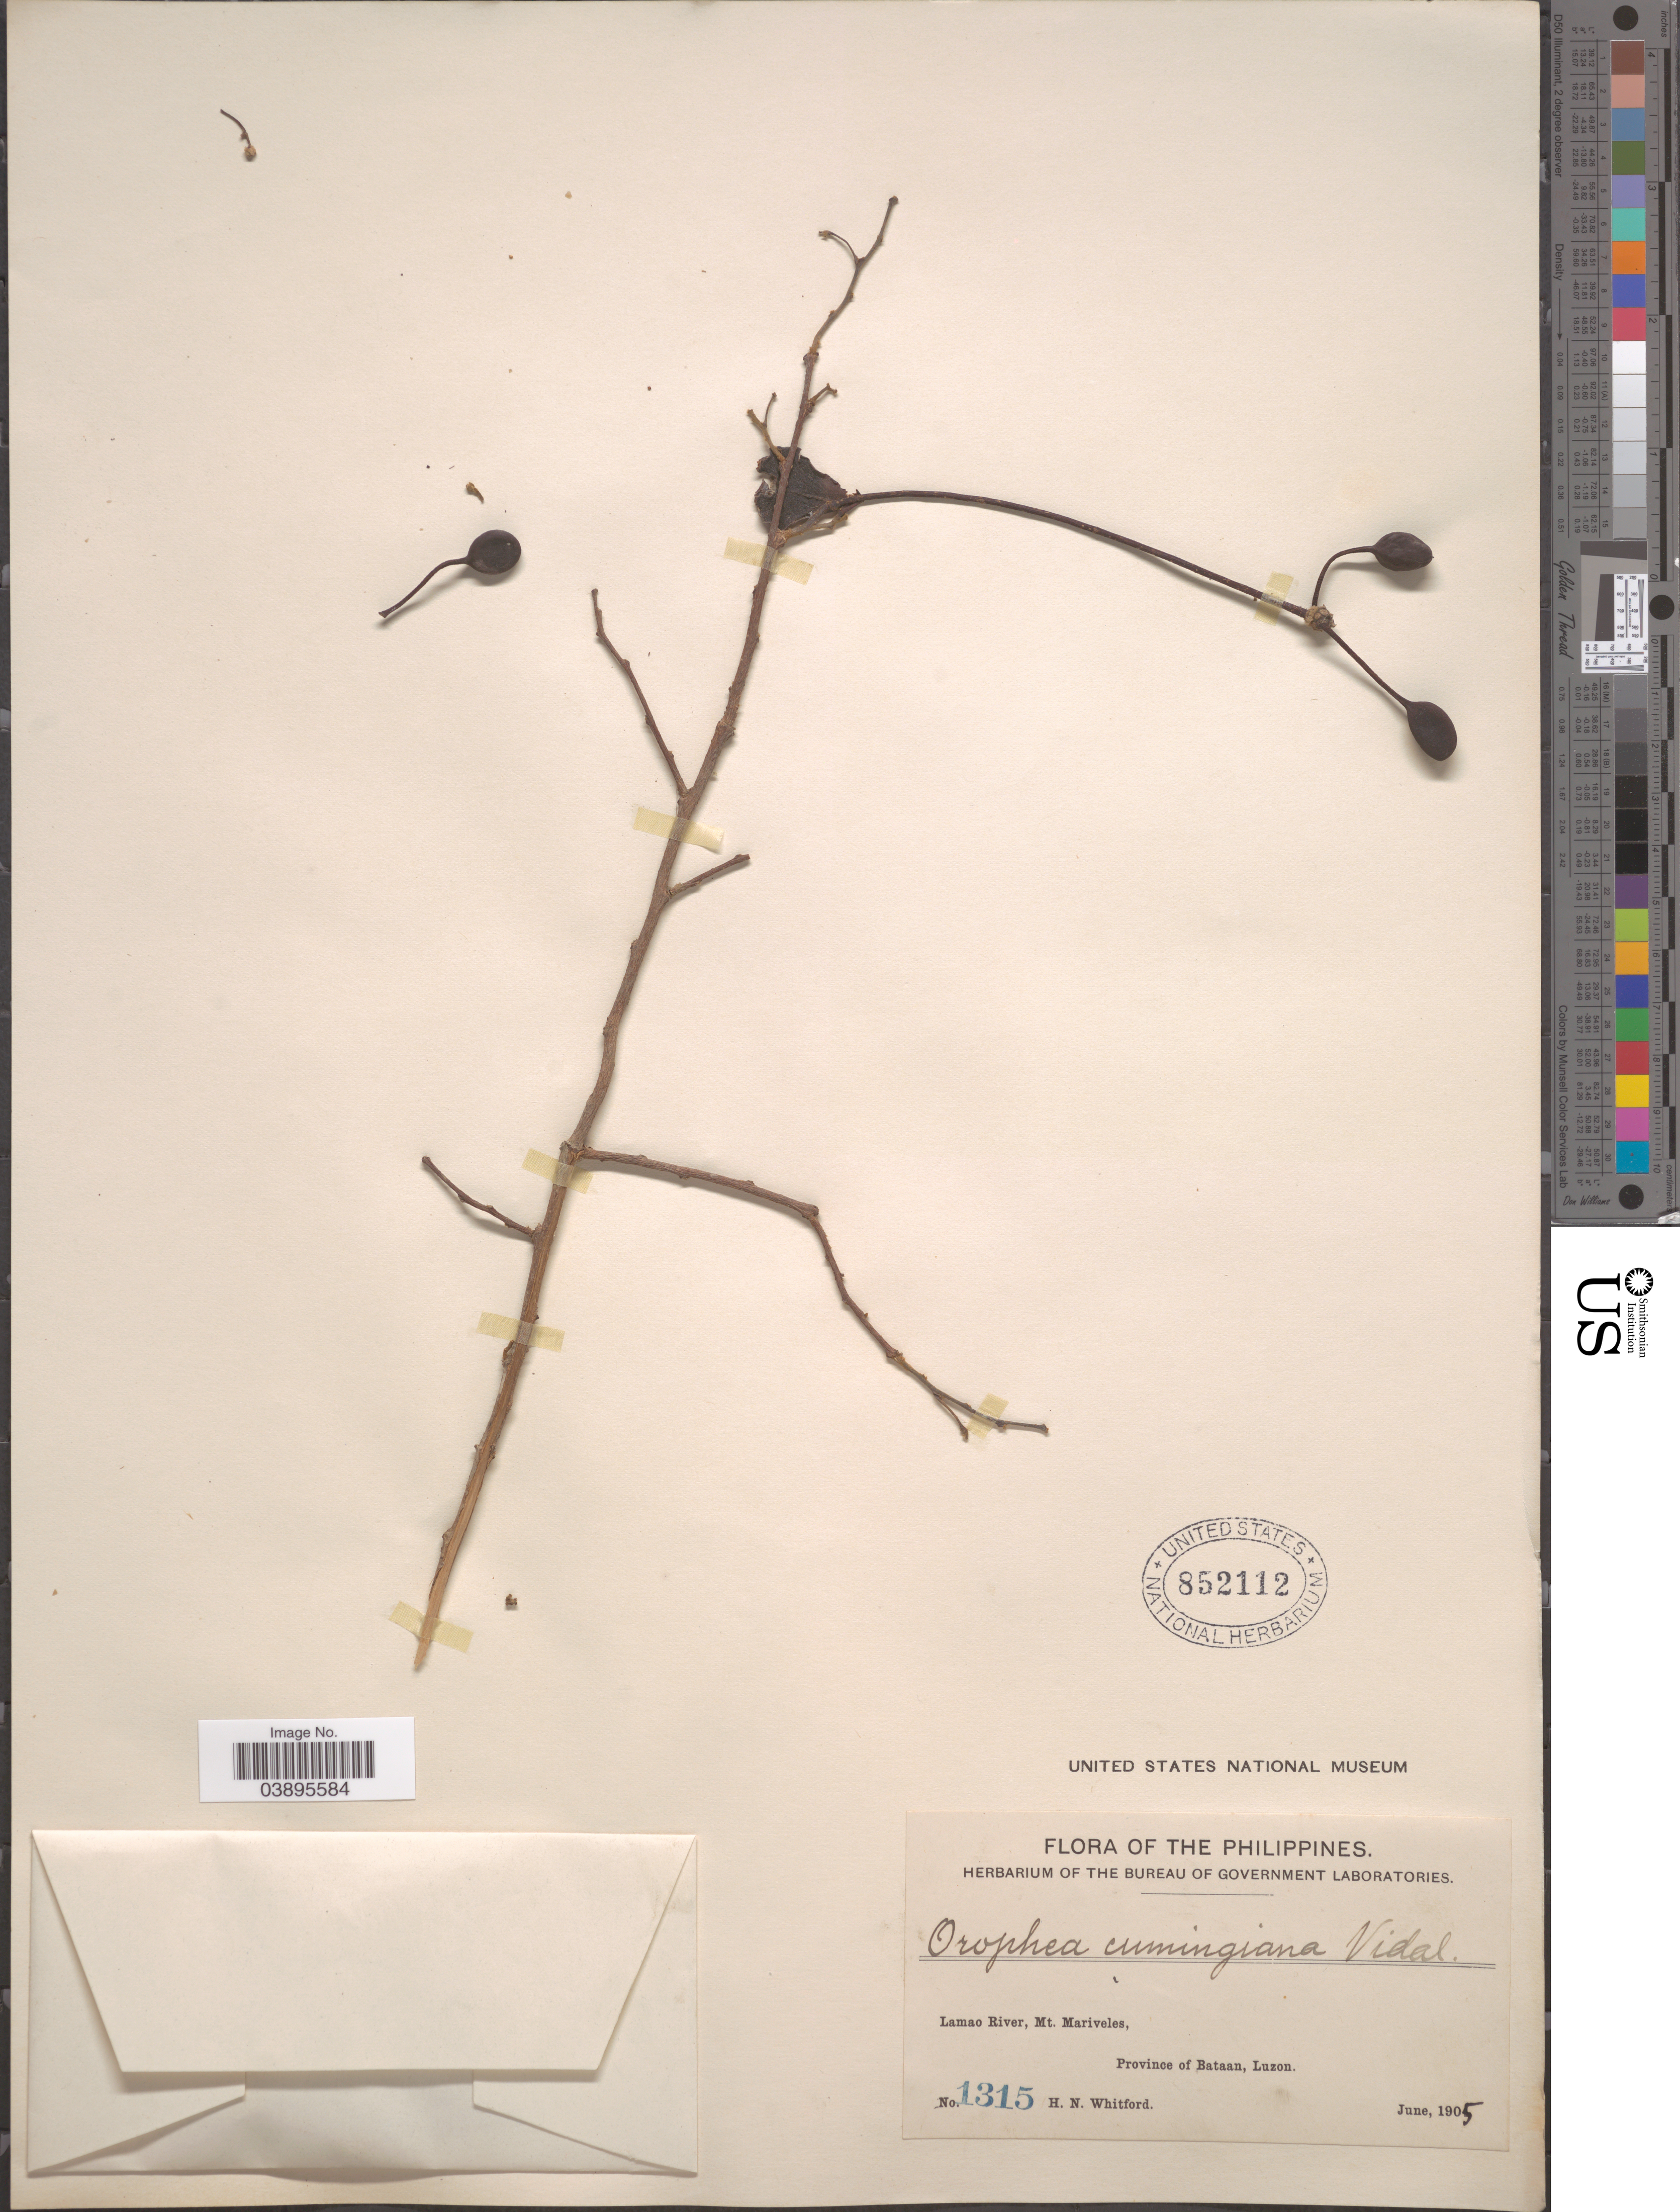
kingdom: Plantae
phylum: Tracheophyta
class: Magnoliopsida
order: Magnoliales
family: Annonaceae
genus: Orophea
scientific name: Orophea cumingiana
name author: S. Vidal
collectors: H. N. Whitford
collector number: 1315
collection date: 1905-06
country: Philippines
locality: Lamao River, Mt. Mariveles, Province of Bataan, Luzon.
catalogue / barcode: US 852112